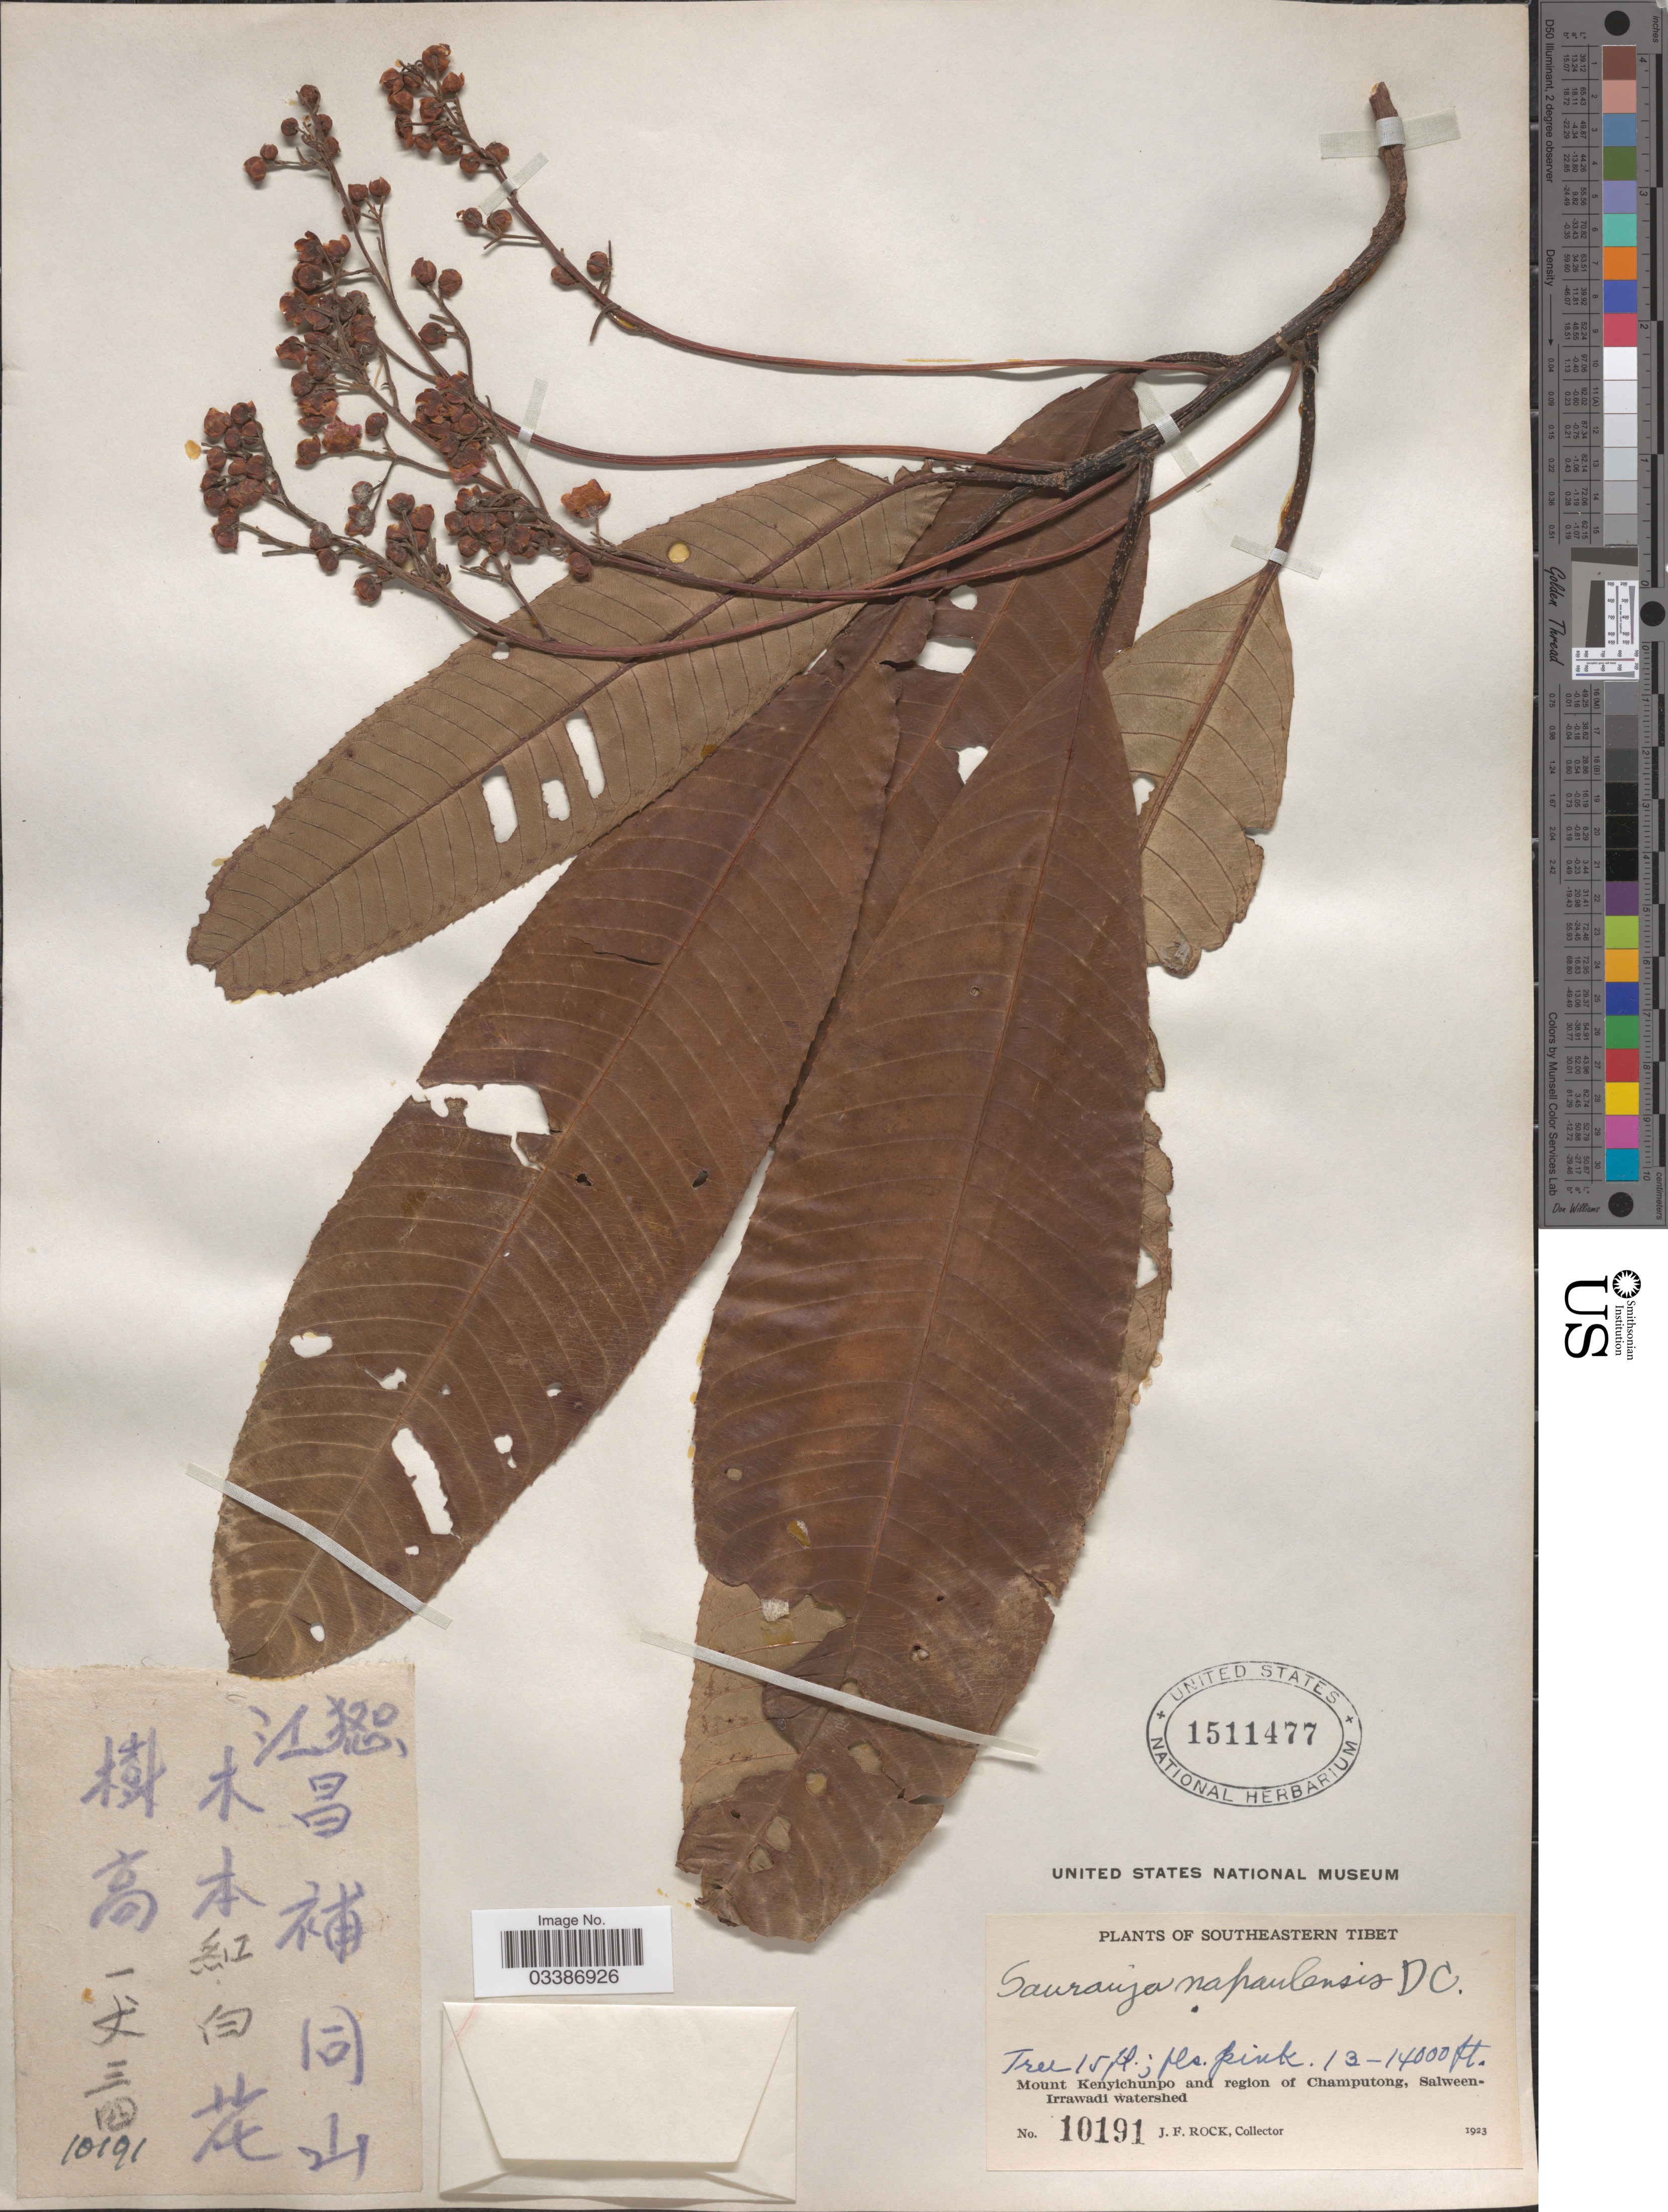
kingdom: Plantae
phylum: Tracheophyta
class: Magnoliopsida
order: Ericales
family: Actinidiaceae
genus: Saurauia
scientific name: Saurauia napaulensis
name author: DC.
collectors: J. Rock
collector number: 10191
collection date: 1923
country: China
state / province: Xizang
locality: Southeastern Tibet. Mount Kenyichunpo and region of Champutong, Salween-Irrawadi watershed.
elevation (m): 3962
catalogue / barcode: US 1511477